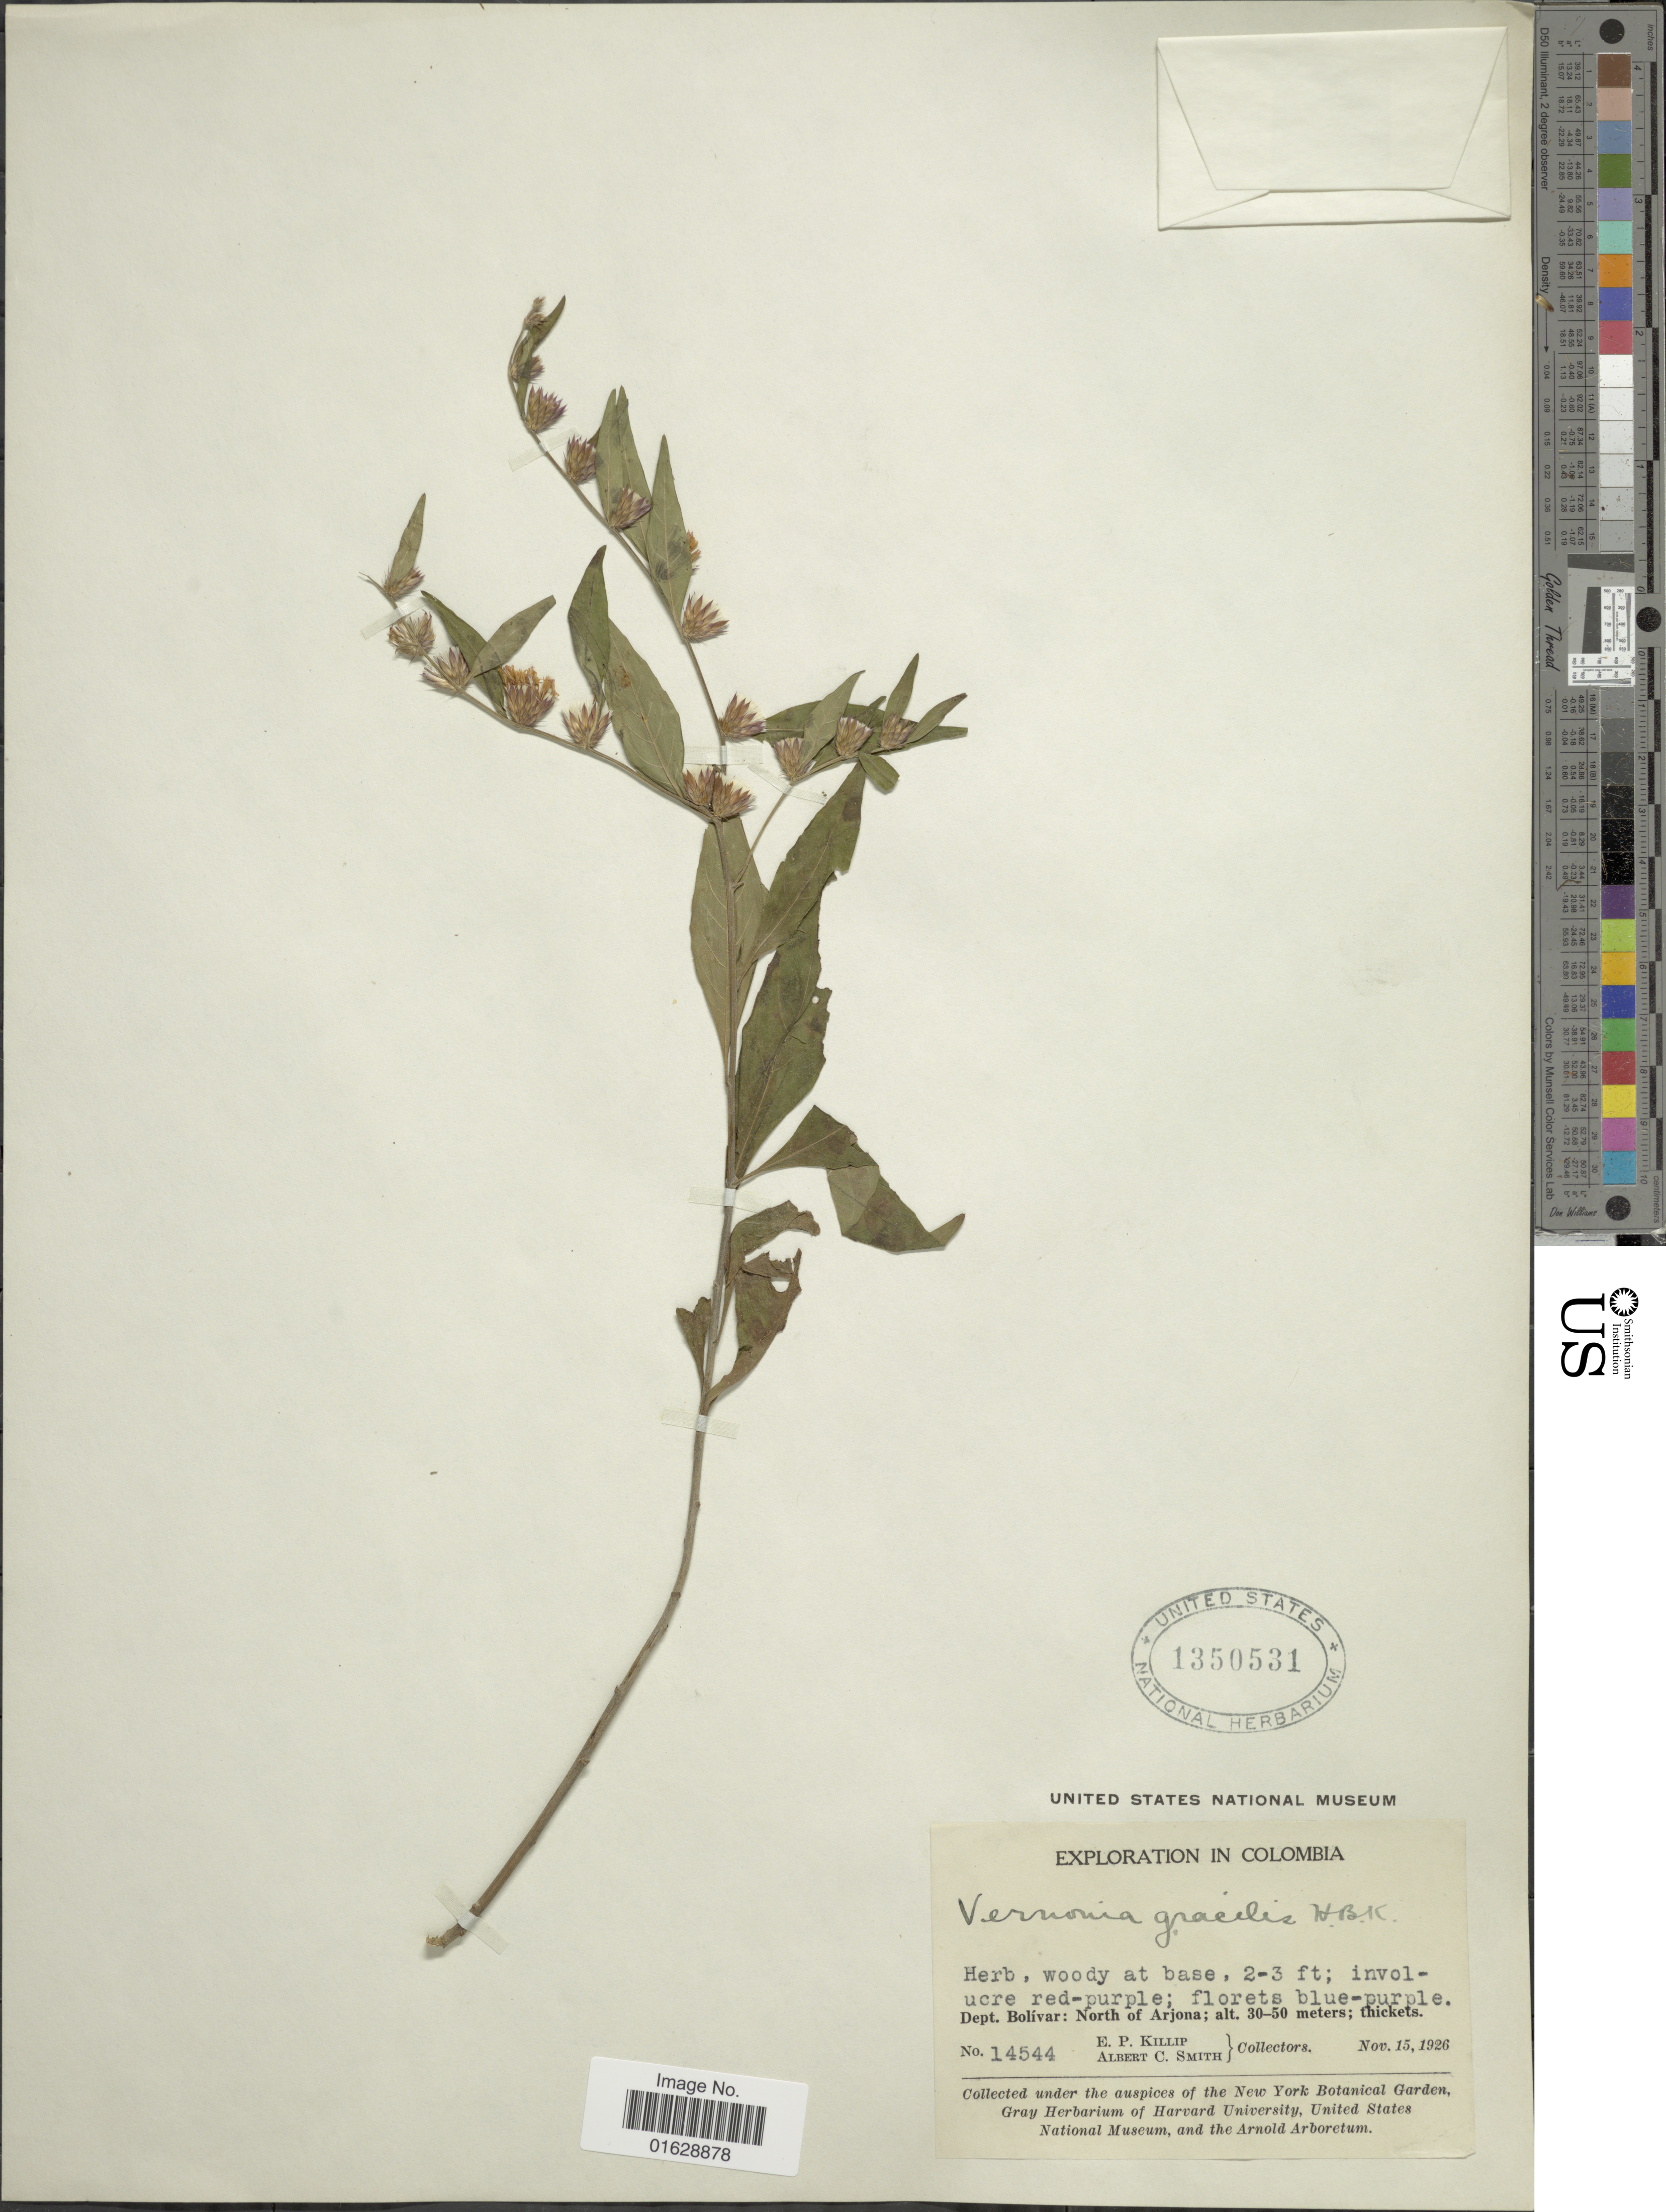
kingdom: Plantae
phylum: Tracheophyta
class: Magnoliopsida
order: Asterales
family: Asteraceae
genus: Lepidaploa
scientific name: Lepidaploa gracilis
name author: (Kunth) H. Rob.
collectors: E. P. Killip & A. C. Smith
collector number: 14544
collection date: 1926-11-15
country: Colombia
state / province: Bolívar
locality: North of Arjona.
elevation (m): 30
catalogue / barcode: US 1350531